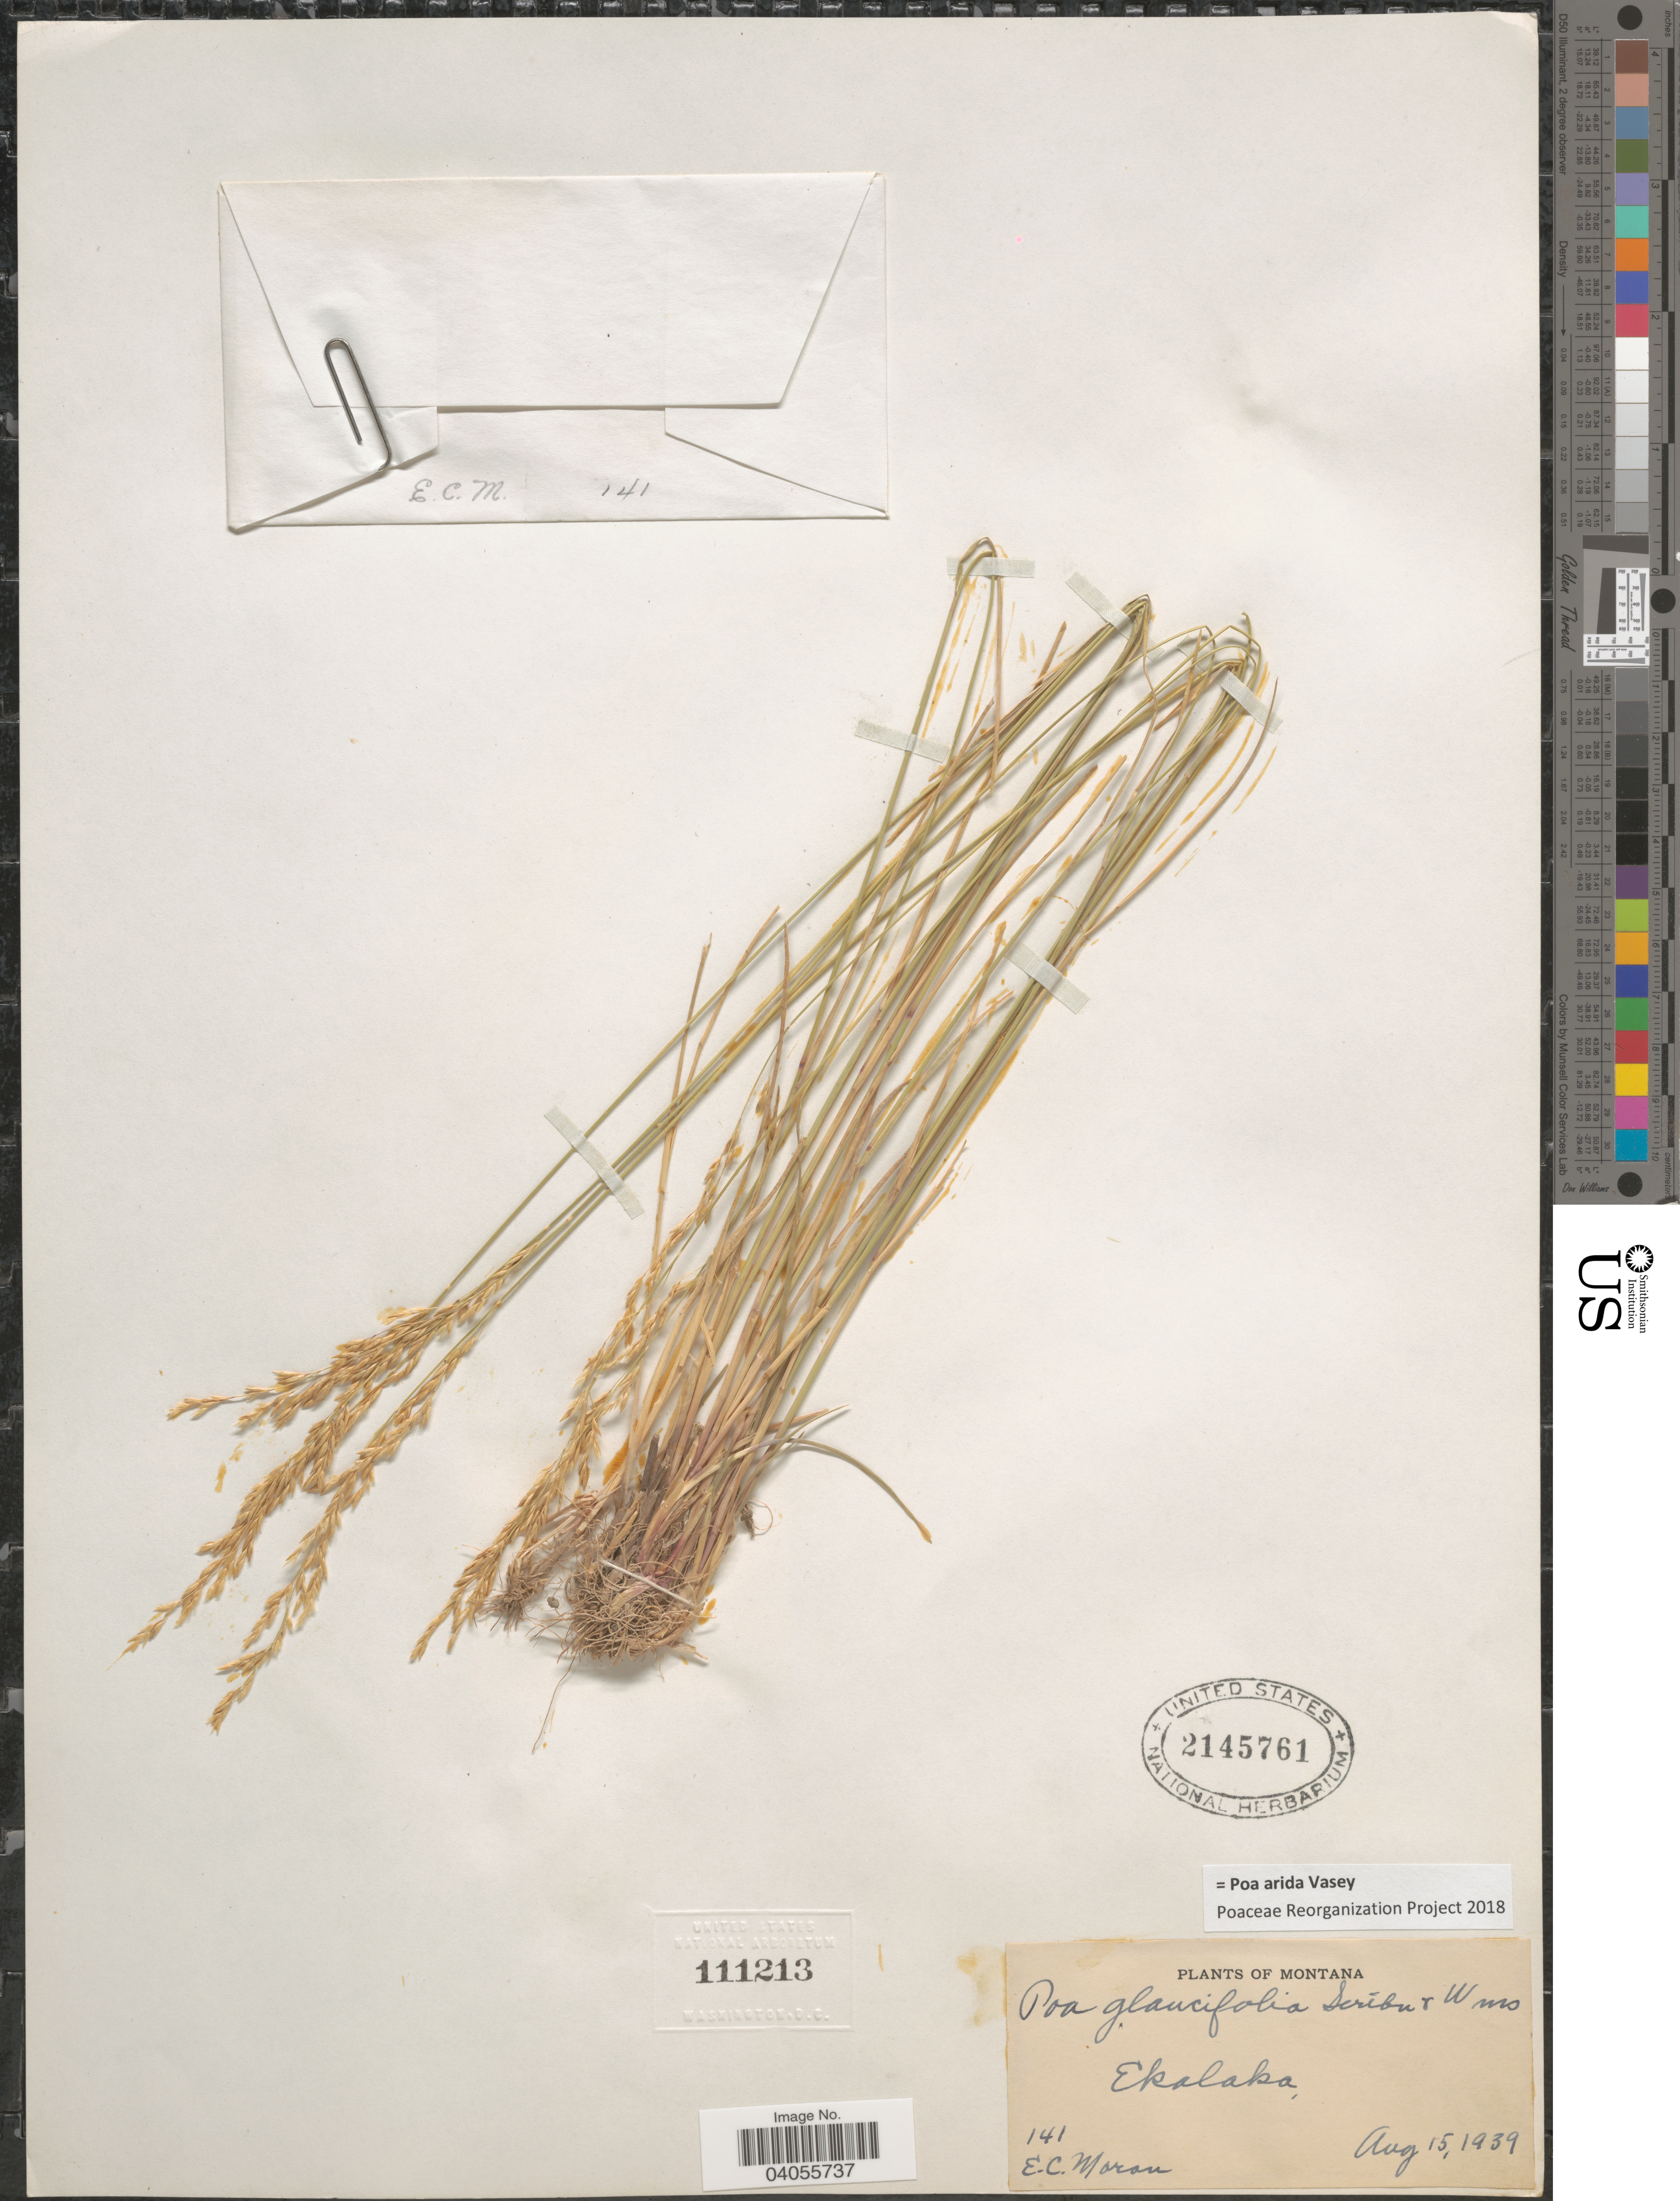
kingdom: Plantae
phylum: Tracheophyta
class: Liliopsida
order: Poales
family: Poaceae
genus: Poa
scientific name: Poa arida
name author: Vasey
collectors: E. C. Moran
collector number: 141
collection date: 1939-08-15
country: United States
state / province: Montana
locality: Ekalaka.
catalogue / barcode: US 2145761